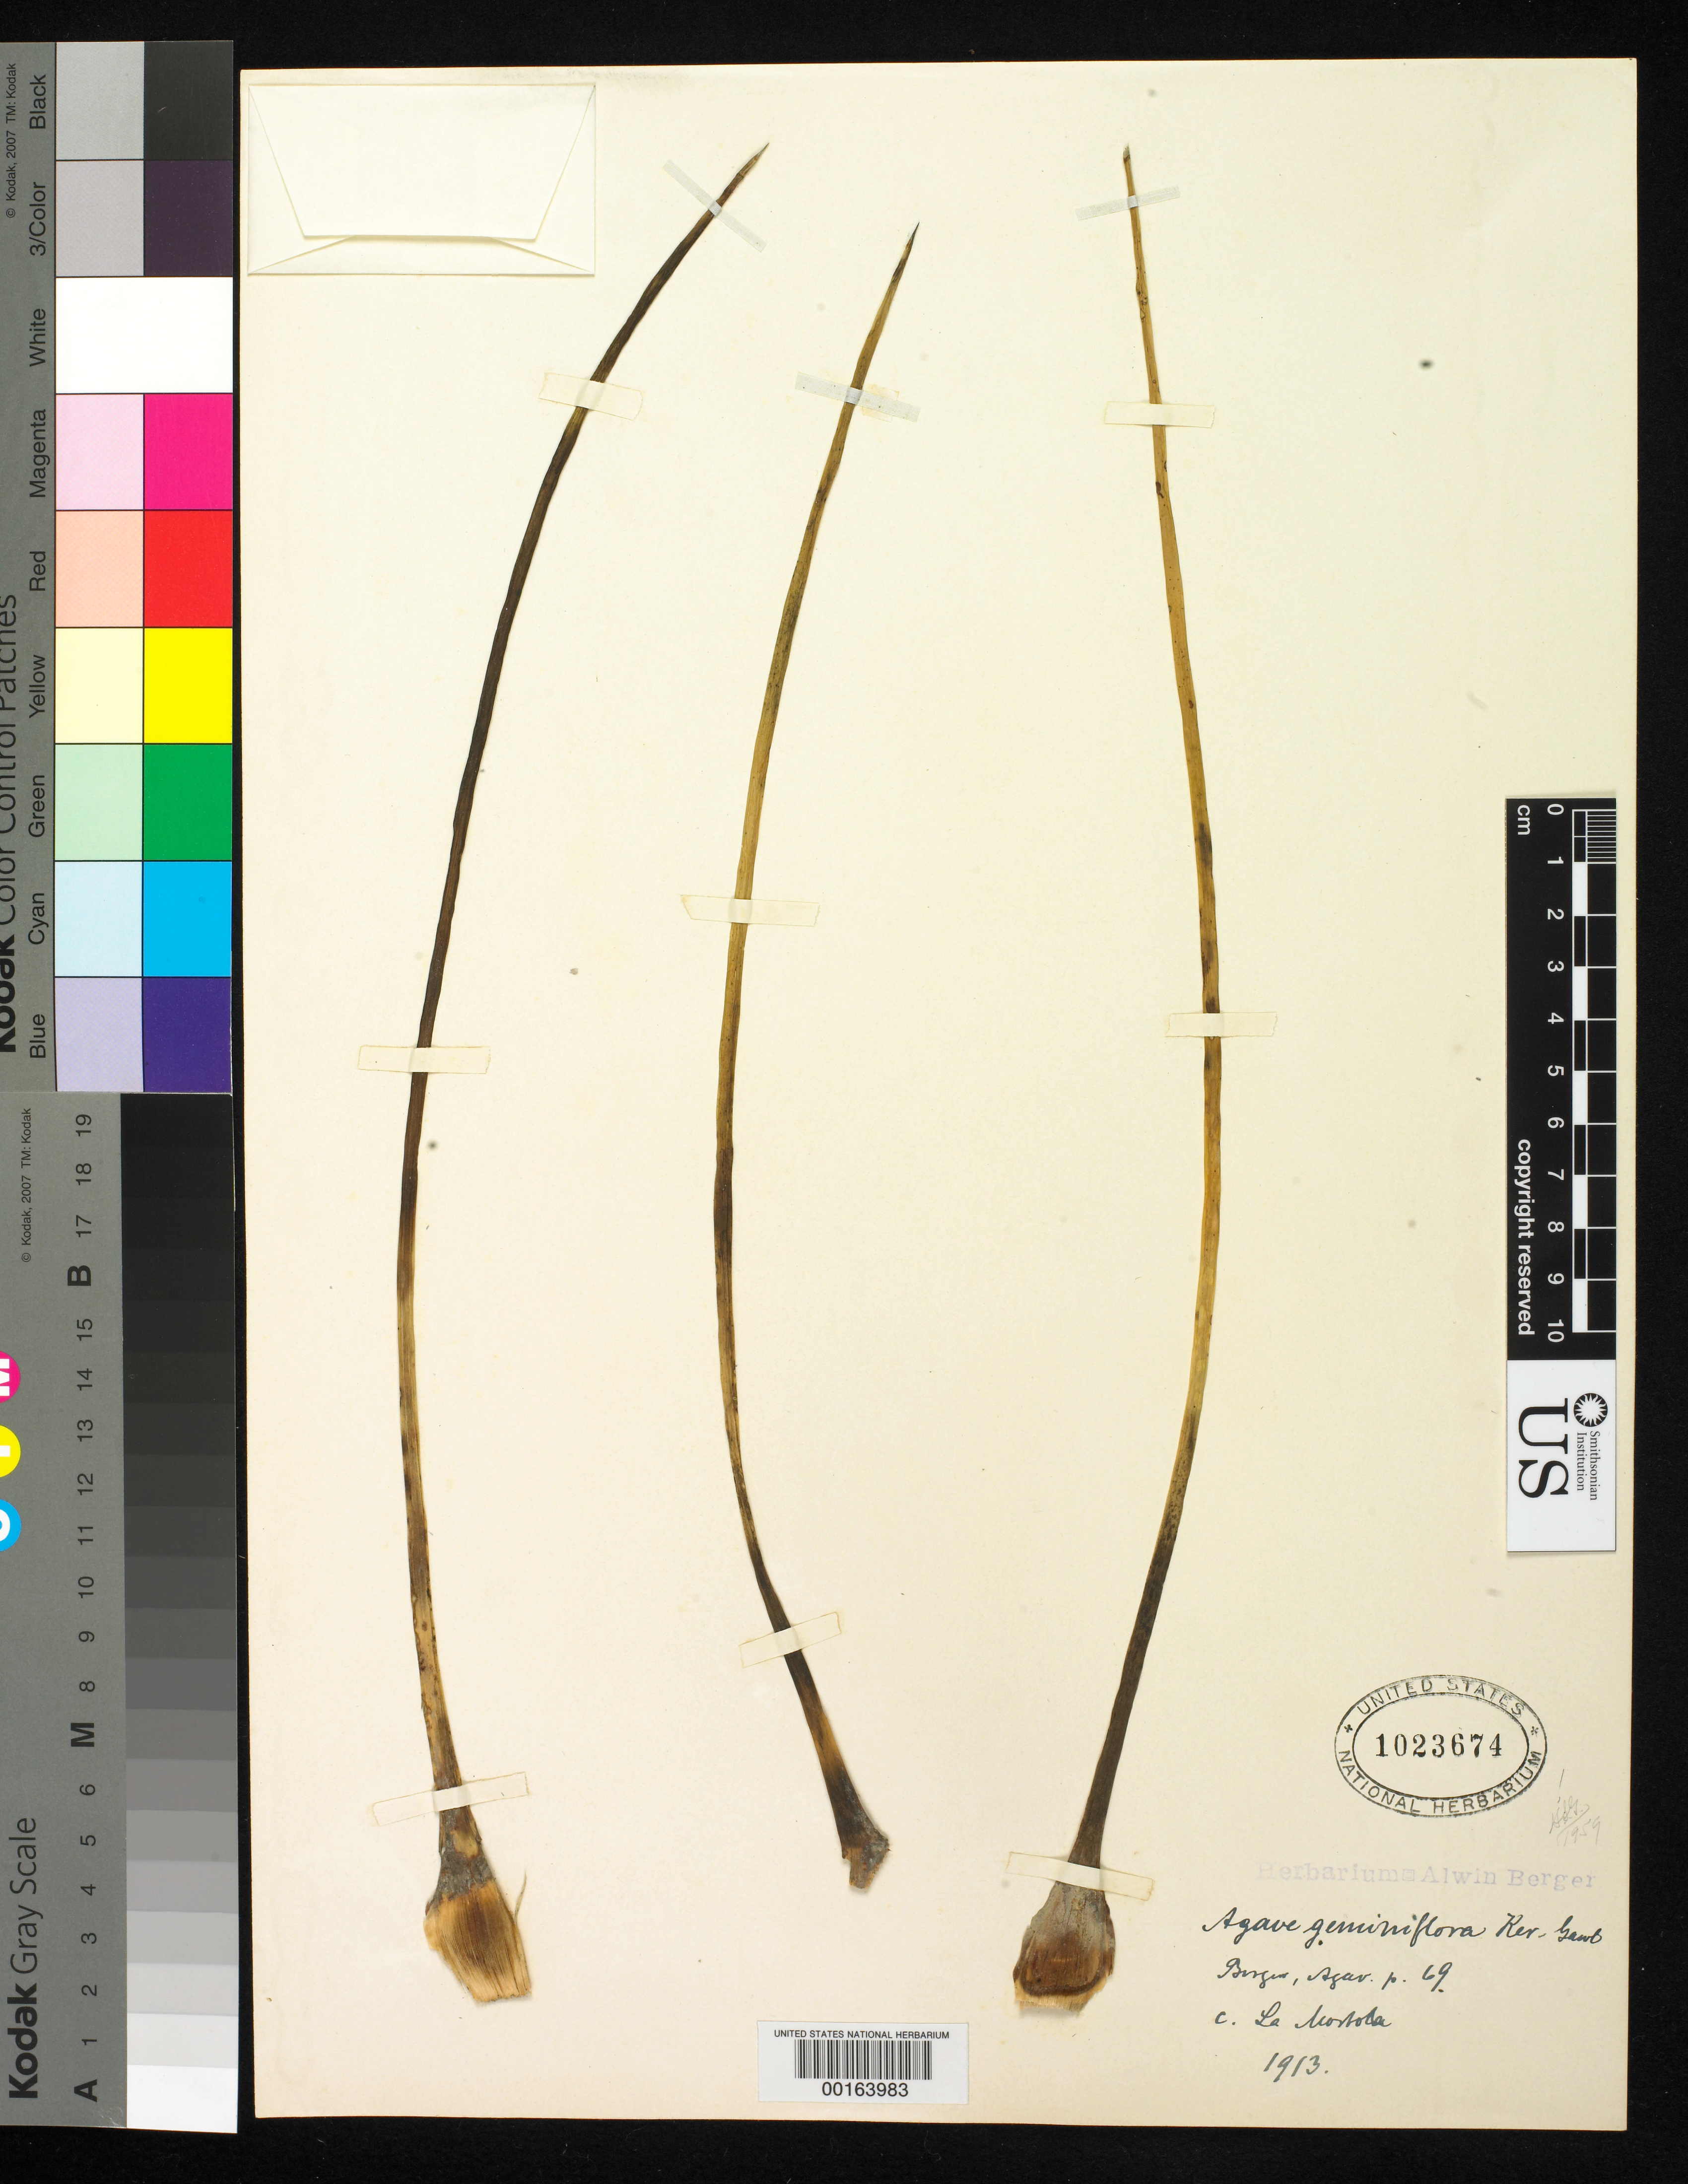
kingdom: Plantae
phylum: Tracheophyta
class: Liliopsida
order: Asparagales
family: Asparagaceae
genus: Agave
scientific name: Agave geminiflora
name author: Ker Gawl.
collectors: ex herb. A. Berger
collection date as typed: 02 Aug 1908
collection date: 1908-08-02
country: Italy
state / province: Liguria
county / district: Imperia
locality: La Mortola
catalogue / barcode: US 1023674